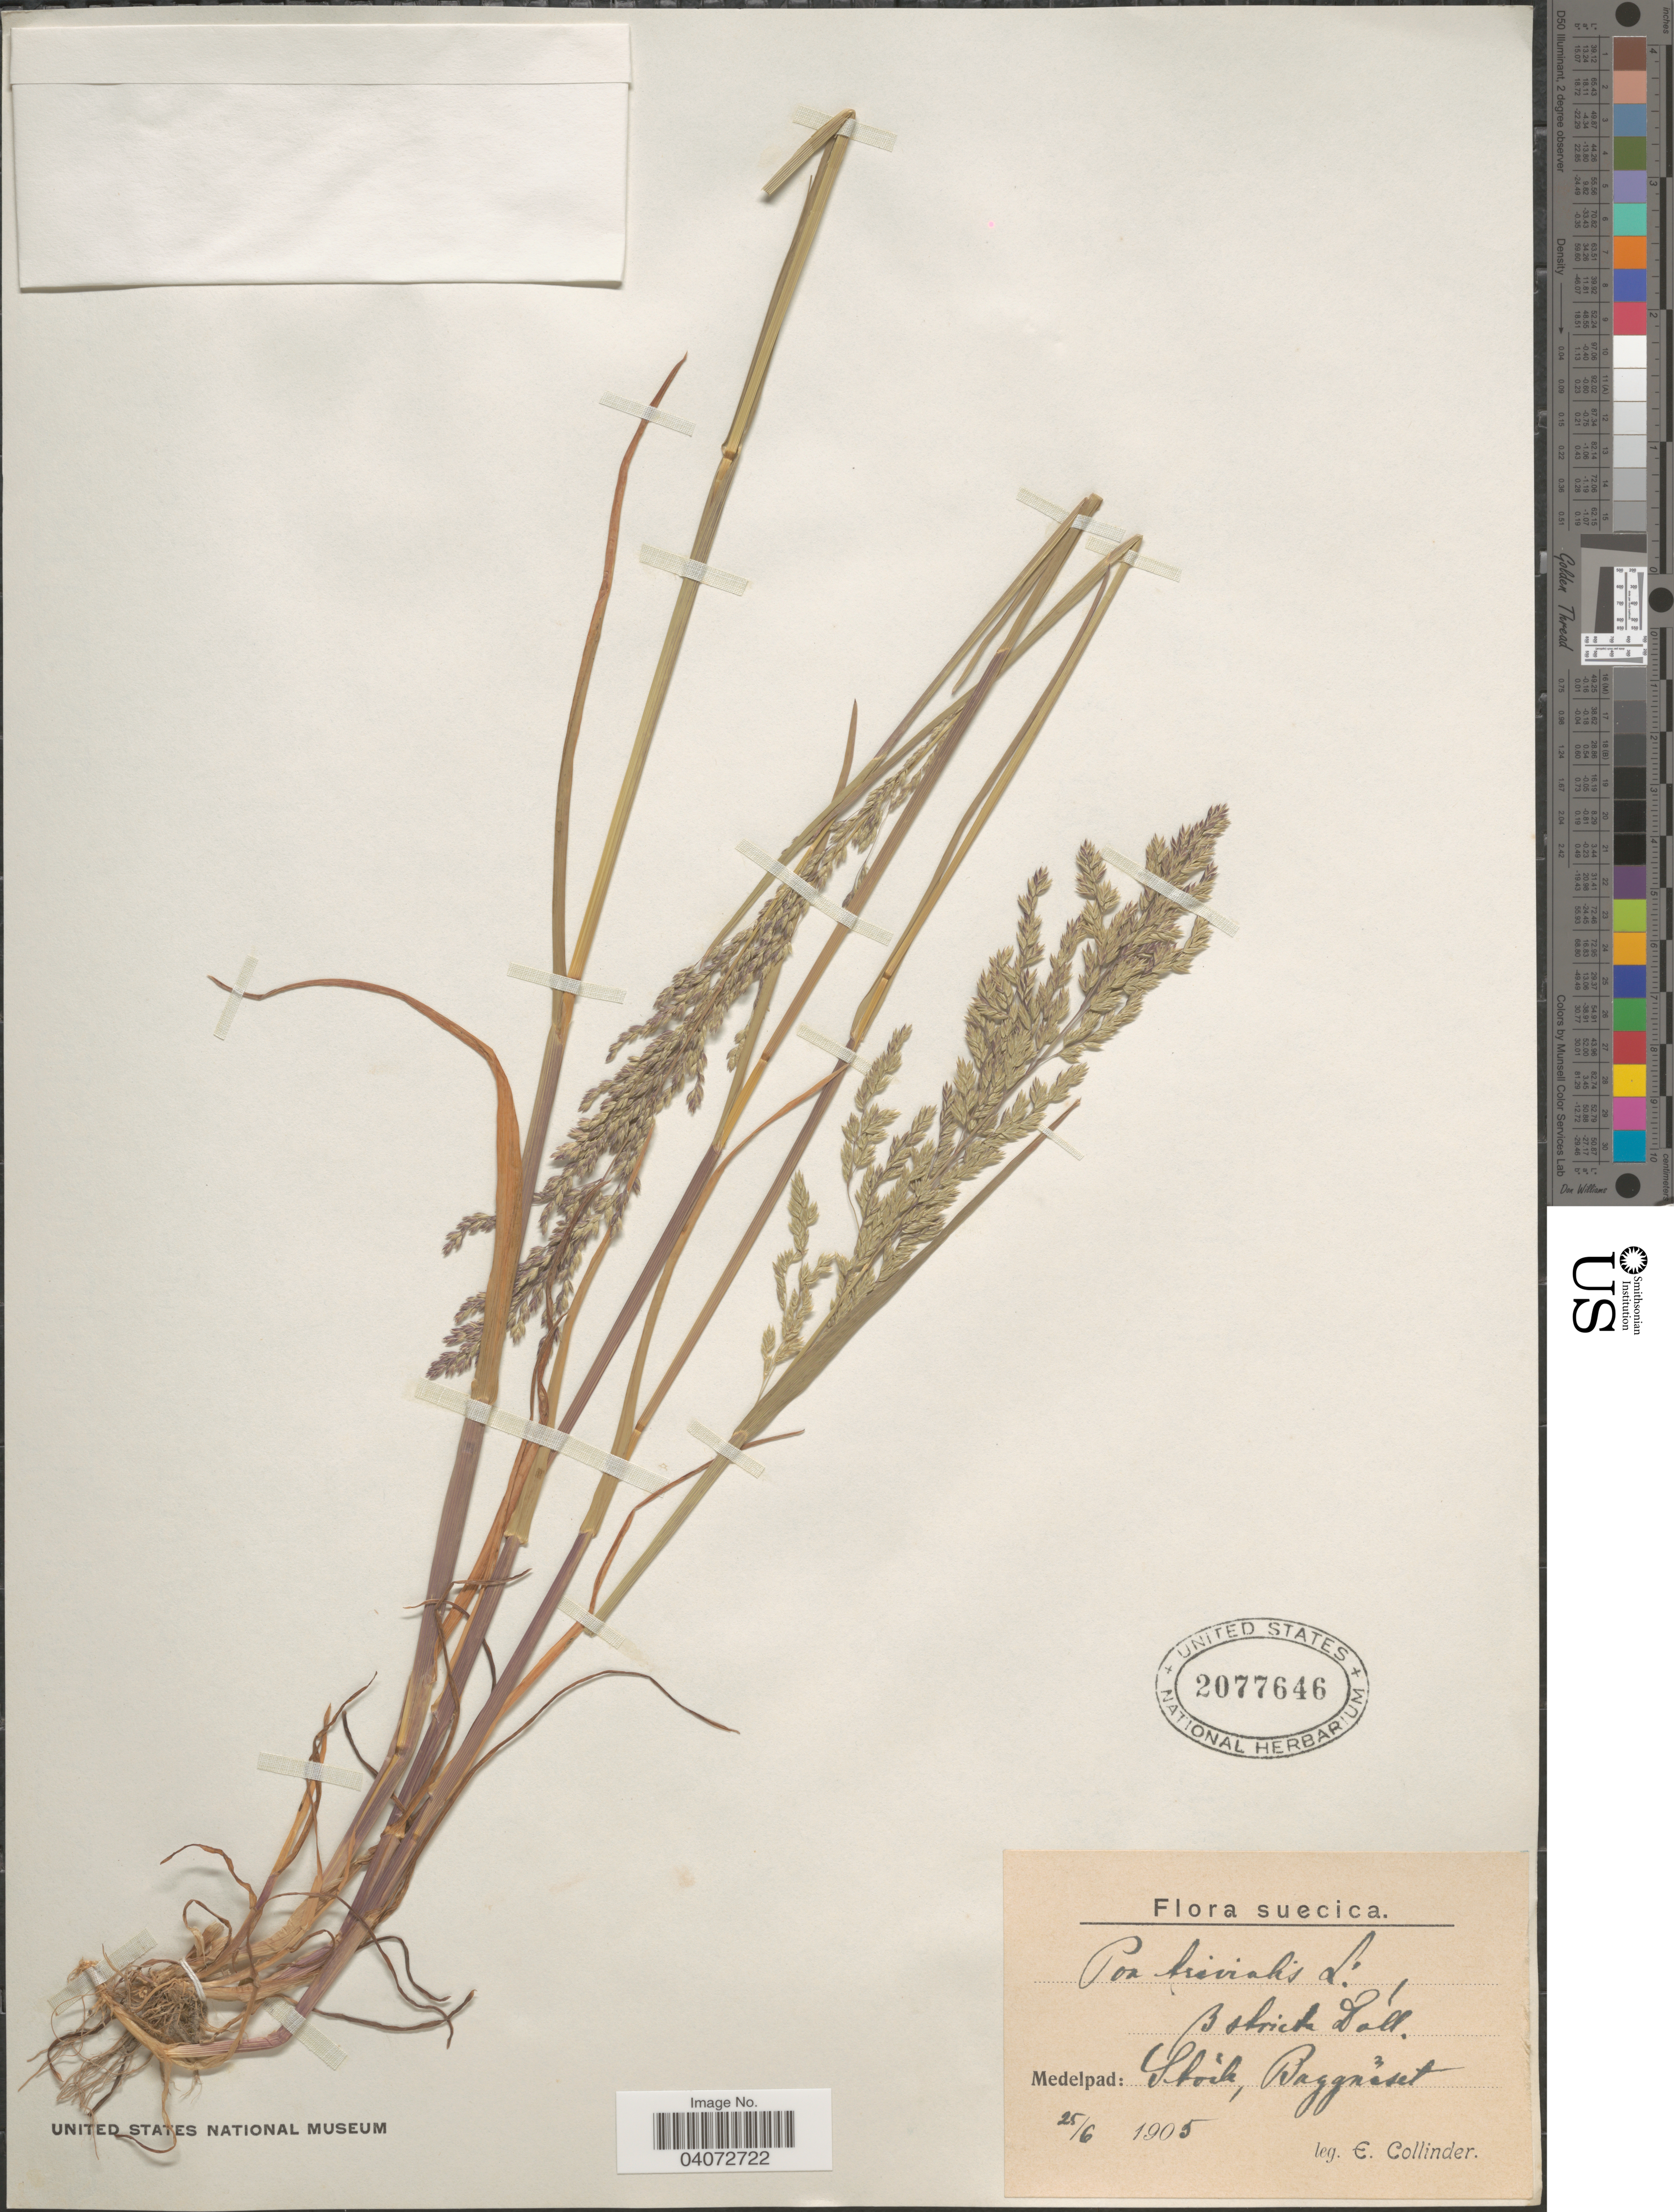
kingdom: Plantae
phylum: Tracheophyta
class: Liliopsida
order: Poales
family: Poaceae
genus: Poa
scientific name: Poa trivialis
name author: L.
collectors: E. Collinder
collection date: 1905-06-25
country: Sweden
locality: Suecica. Medelpad: Stock, Baggneset.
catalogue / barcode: US 2077646